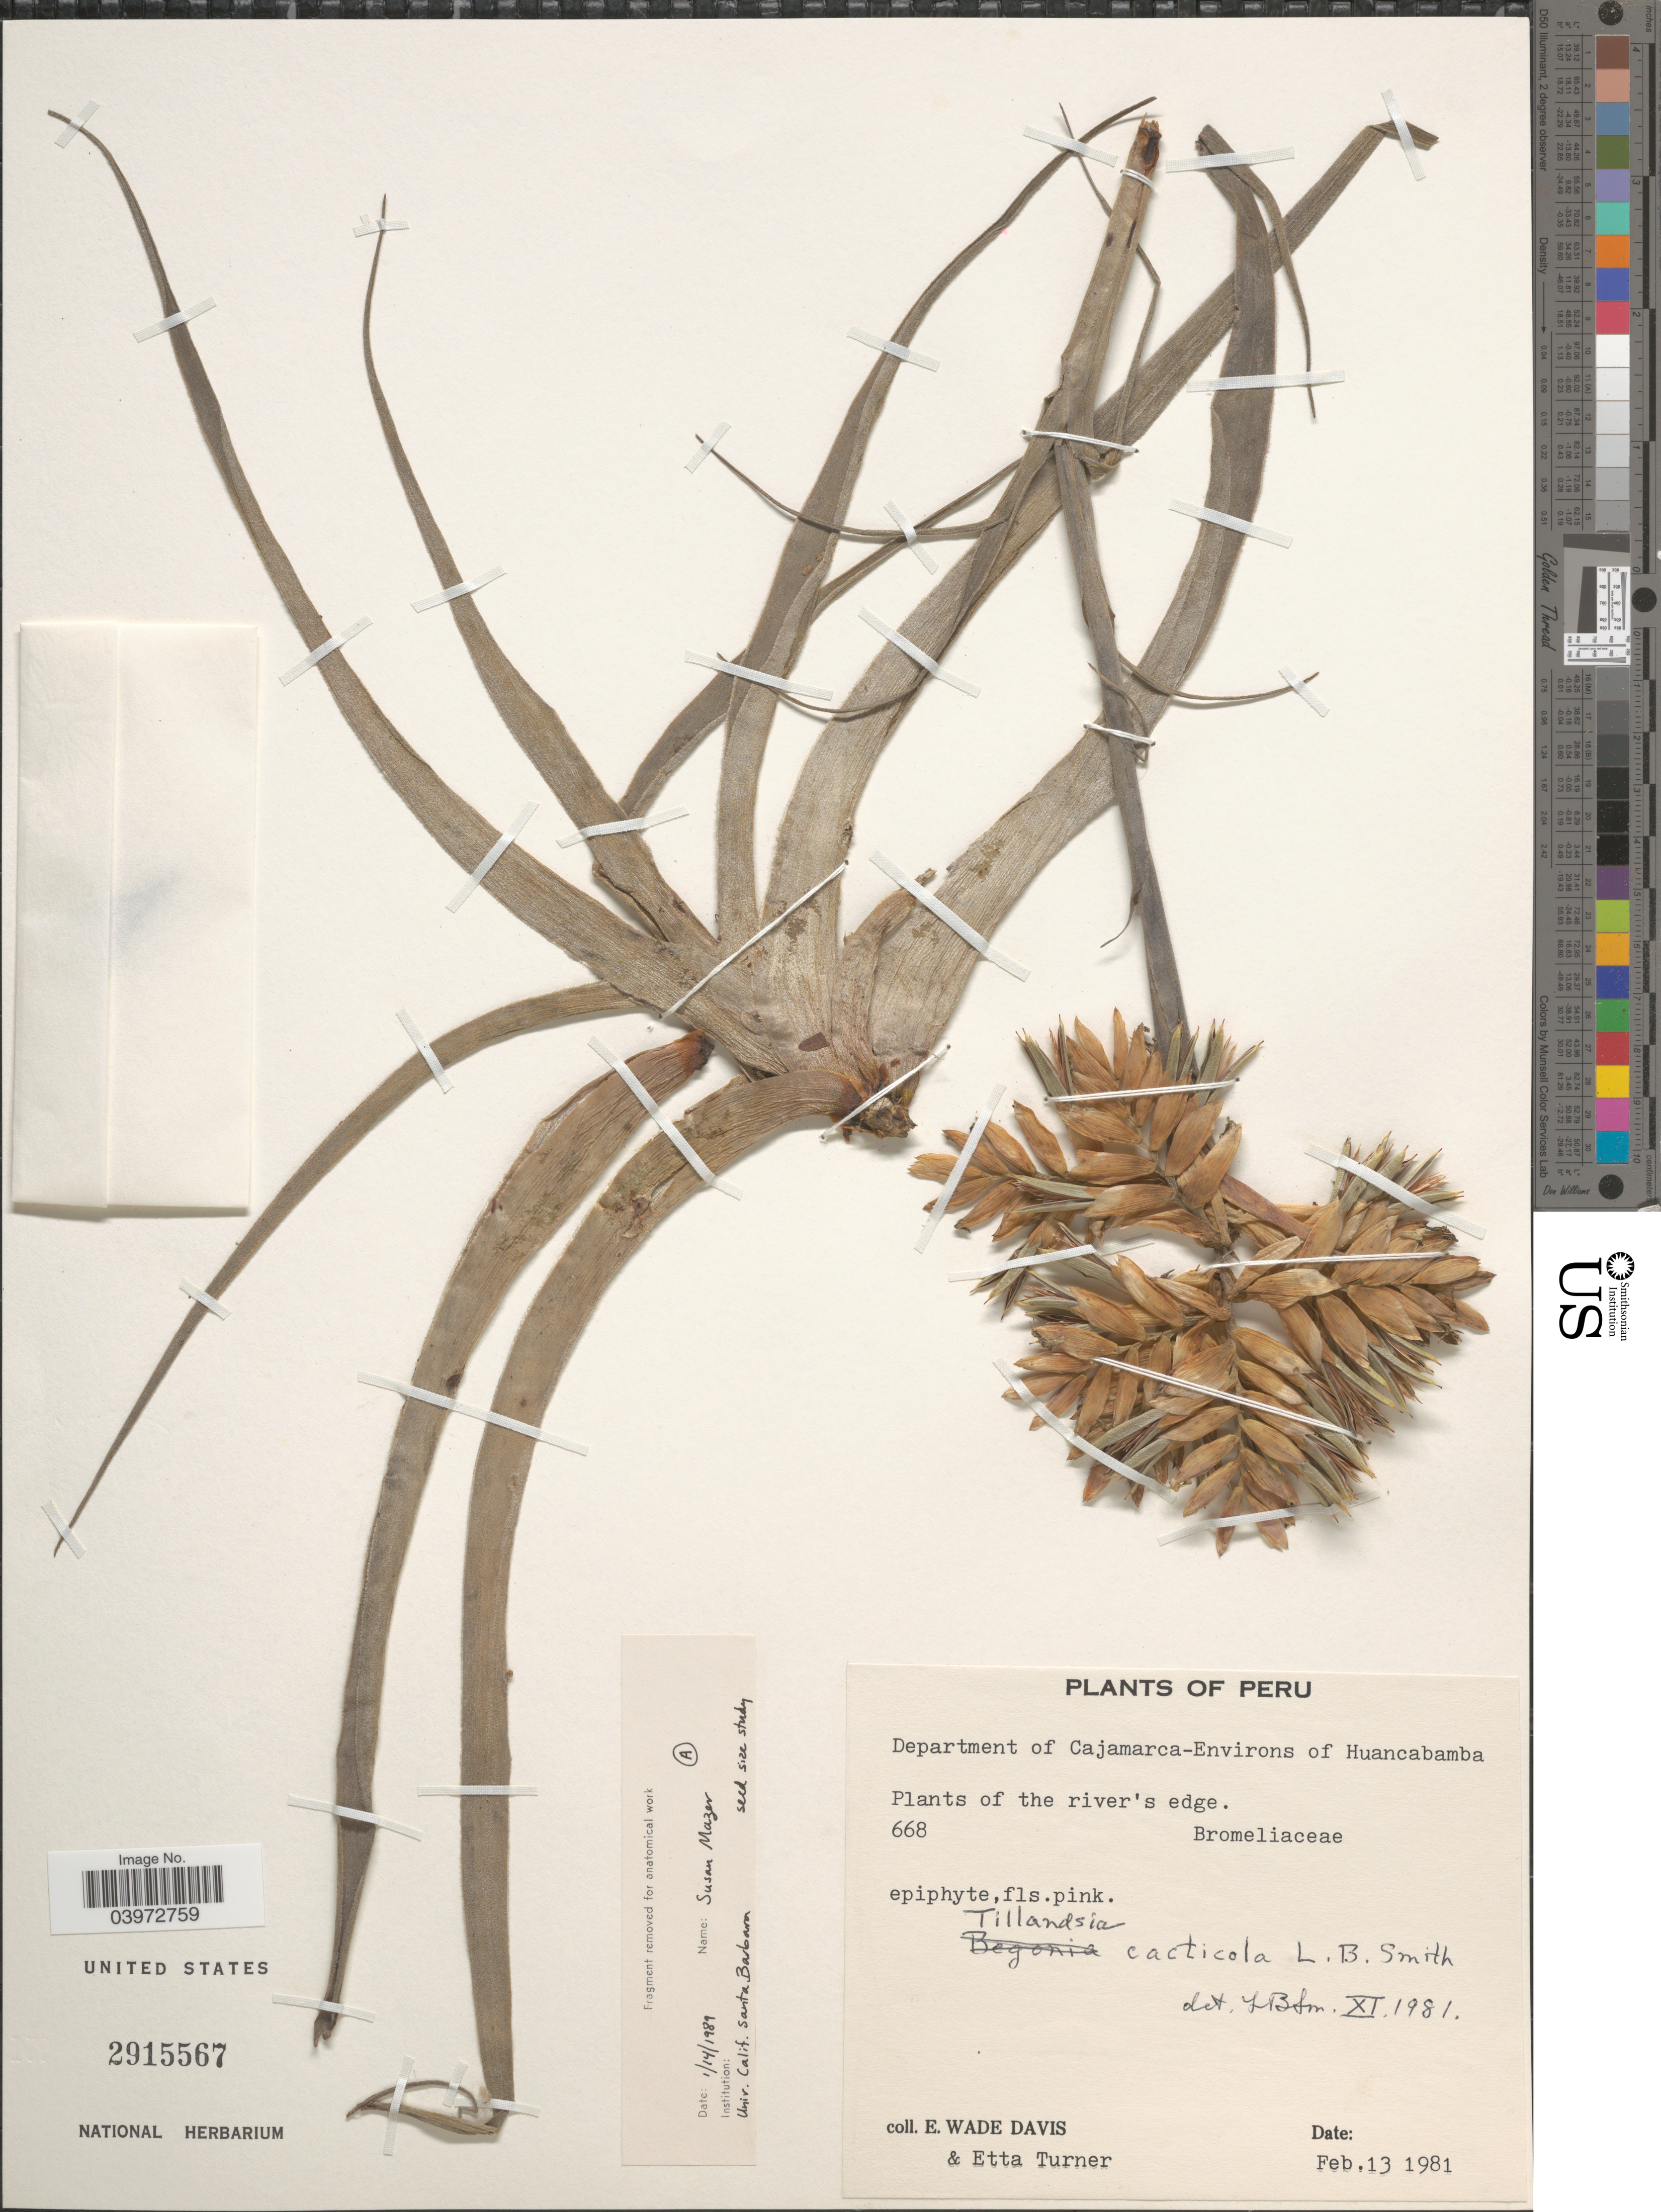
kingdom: Plantae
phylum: Tracheophyta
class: Liliopsida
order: Poales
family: Bromeliaceae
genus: Tillandsia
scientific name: Tillandsia cacticola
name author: L.B. Sm.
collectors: E. Wade-Davis & E. Turner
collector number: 668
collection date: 1981-02-13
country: Peru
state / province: Cajamarca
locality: Department of Cajamarca- Environs of Huancabamba.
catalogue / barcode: US 2915567